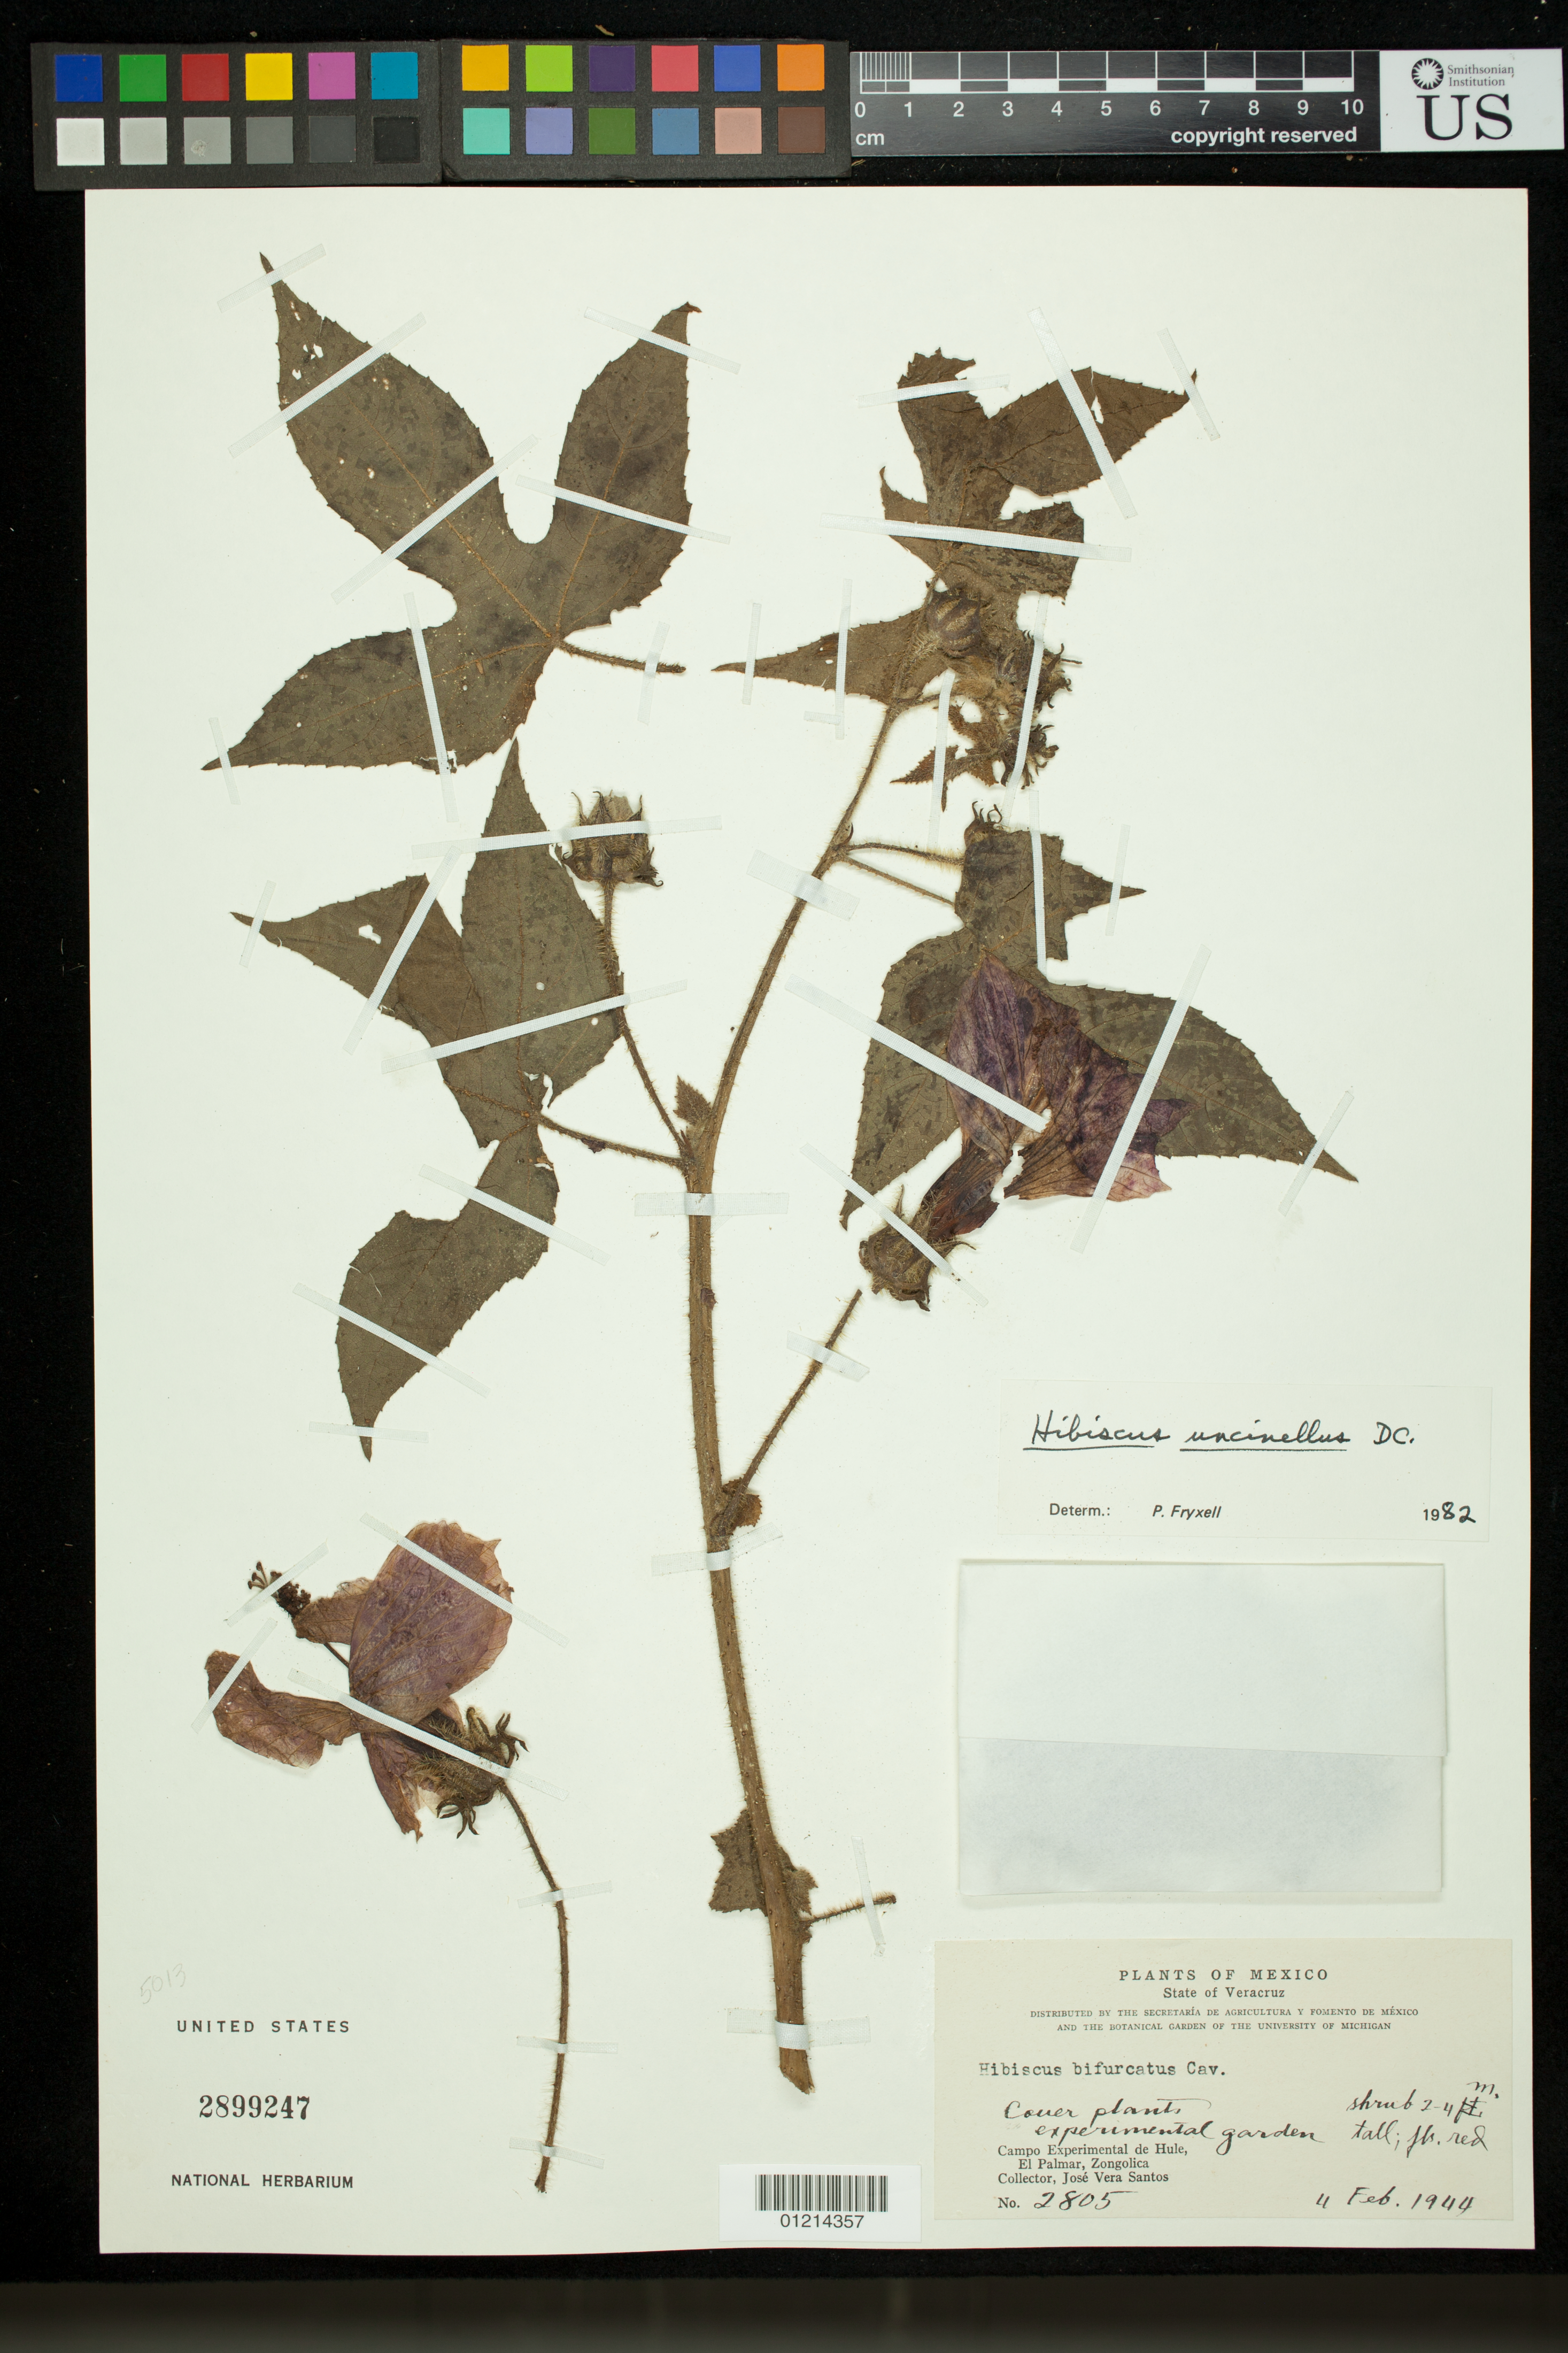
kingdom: Plantae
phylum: Tracheophyta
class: Magnoliopsida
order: Malvales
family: Malvaceae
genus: Sabdariffa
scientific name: Sabdariffa uncinella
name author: (DC.) M.M. Hanes & R.L. Barrett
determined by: Dorr, Laurence J., Curator (BOT), Smithsonian Institution - National Museum of Natural History (UNITED STATES)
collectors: J. V. Santos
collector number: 2805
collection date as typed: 04 Feb 1944 or 02 Apr 1944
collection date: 1944-02-04 or 1944-04-02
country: Mexico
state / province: Veracruz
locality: VeraCruz. Campo Experimental de Hule, El Palmar, Zongolica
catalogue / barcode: US 2899247